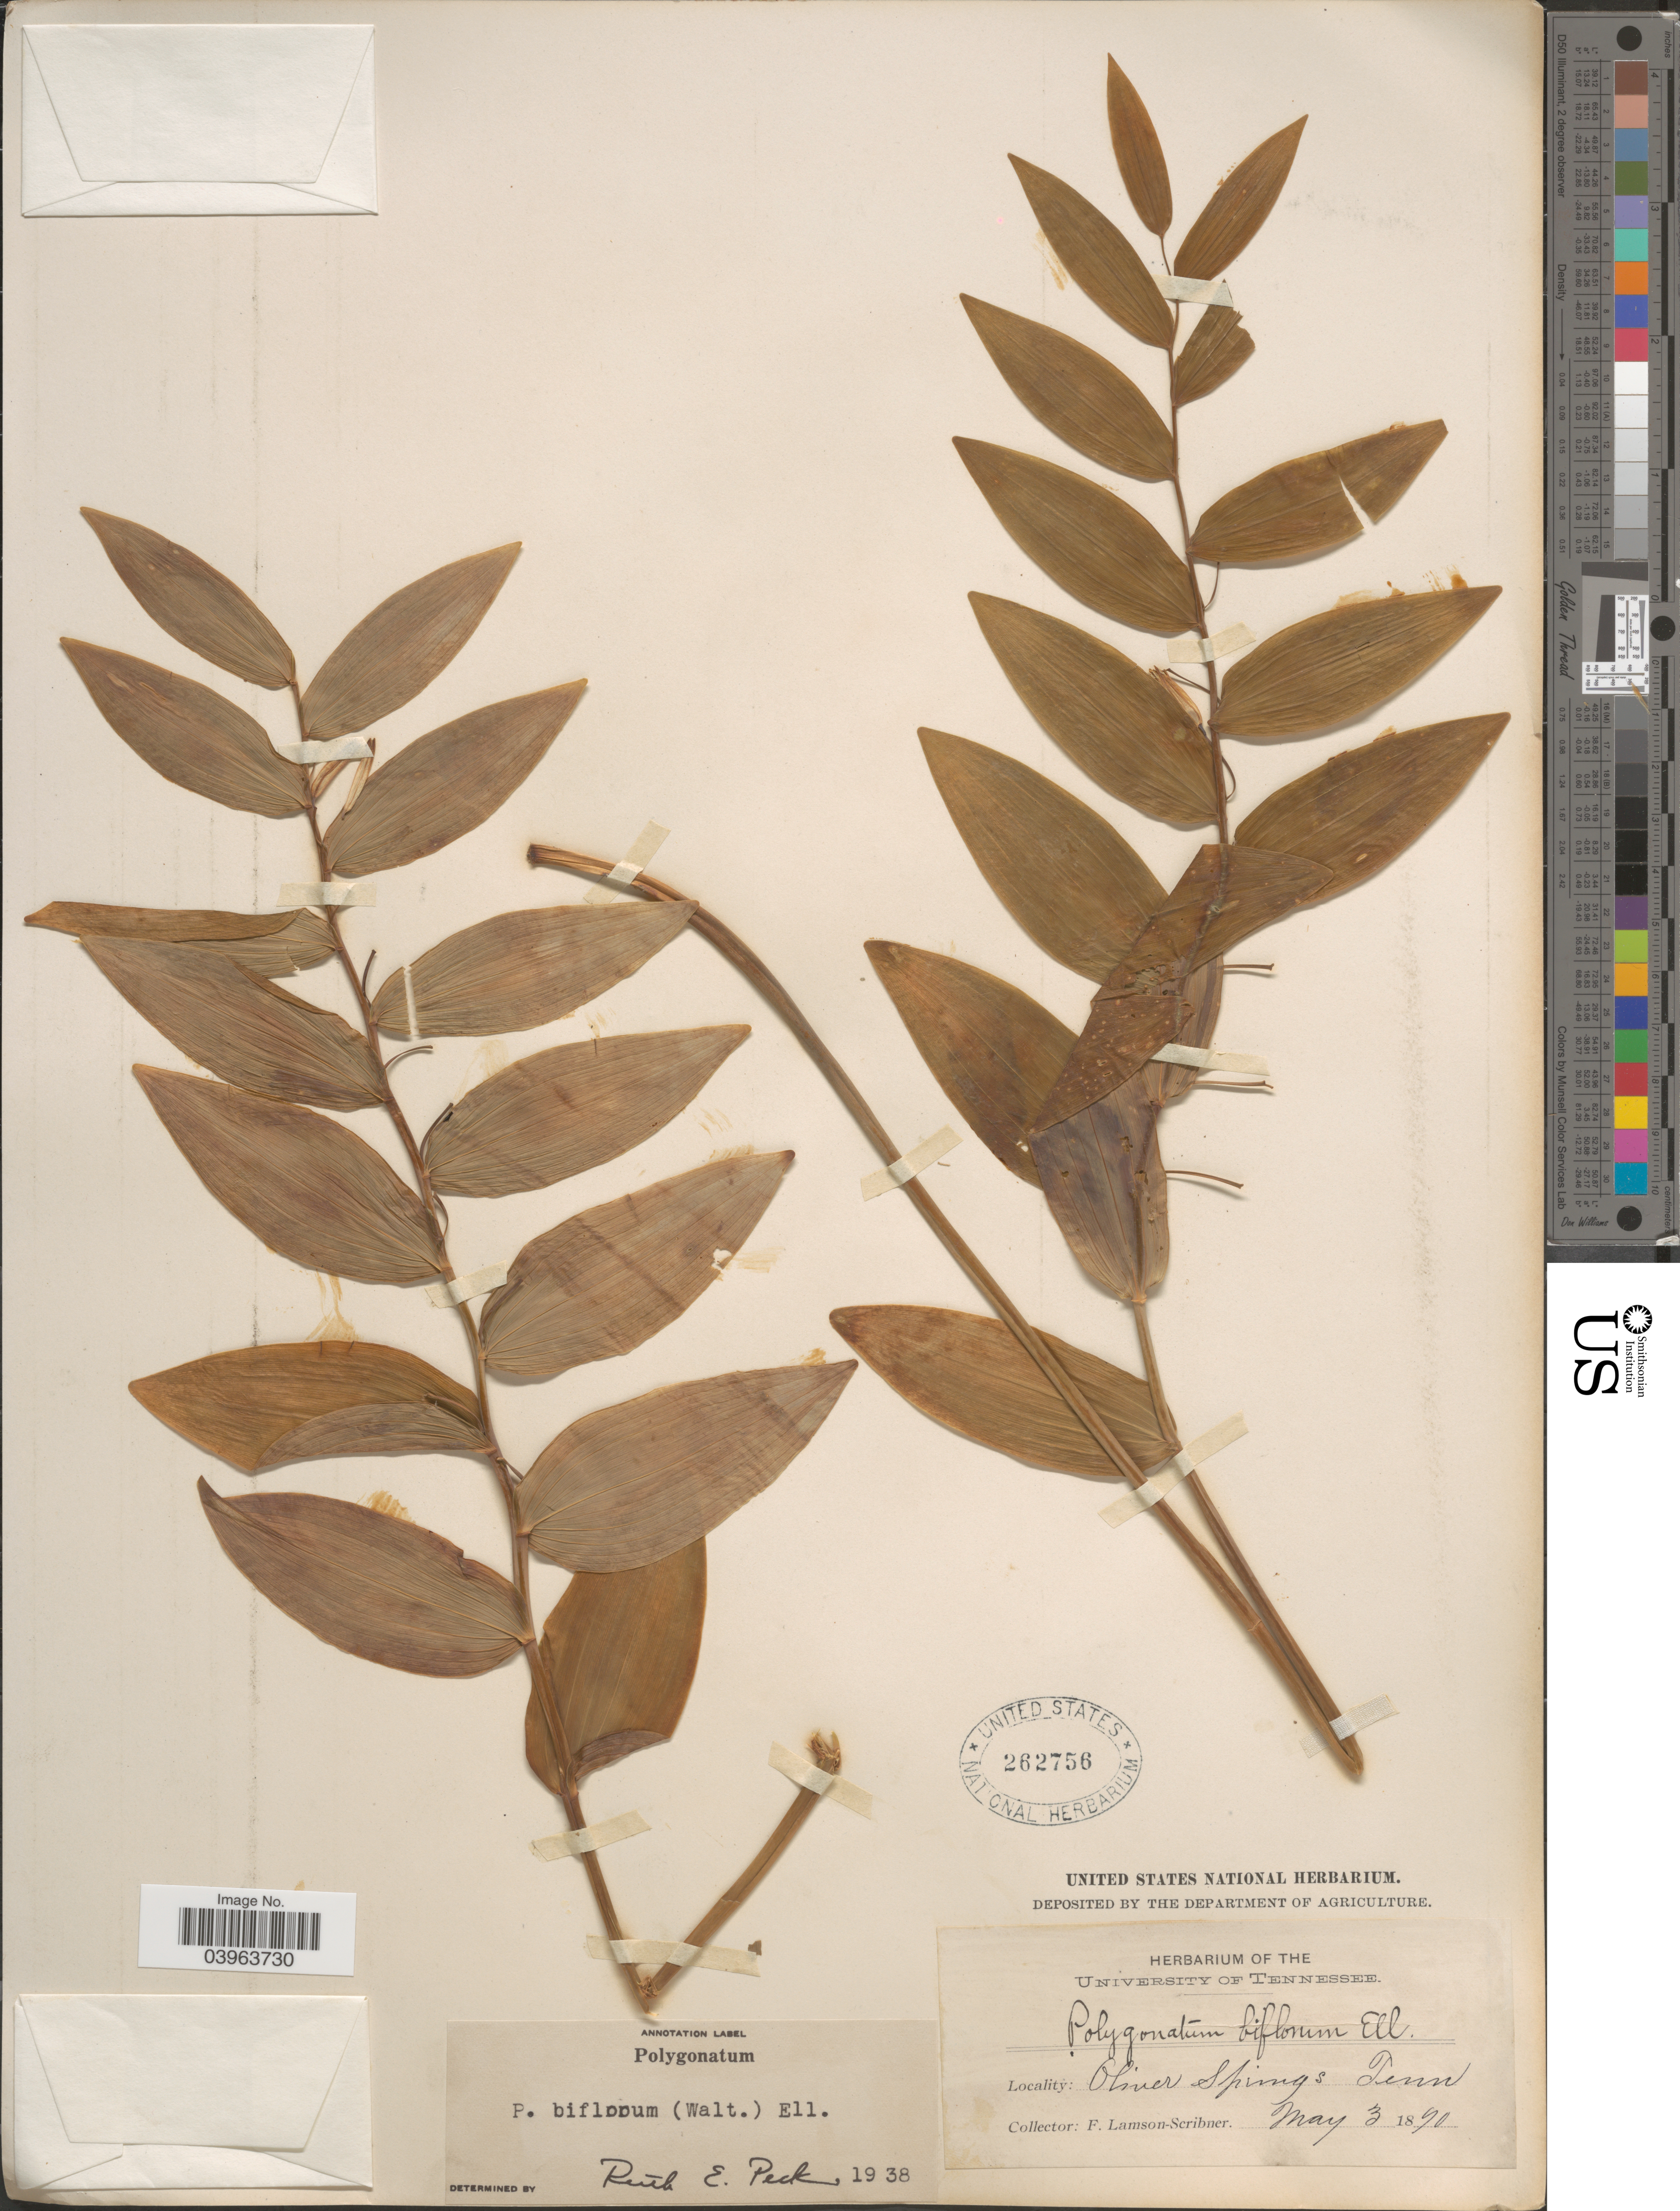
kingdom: Plantae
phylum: Tracheophyta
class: Liliopsida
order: Asparagales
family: Asparagaceae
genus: Polygonatum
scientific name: Polygonatum biflorum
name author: (Walter) Elliott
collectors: F. Lamson-Scribner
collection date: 1890-05-03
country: United States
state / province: Tennessee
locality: Oliver Springs.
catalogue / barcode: US 262756